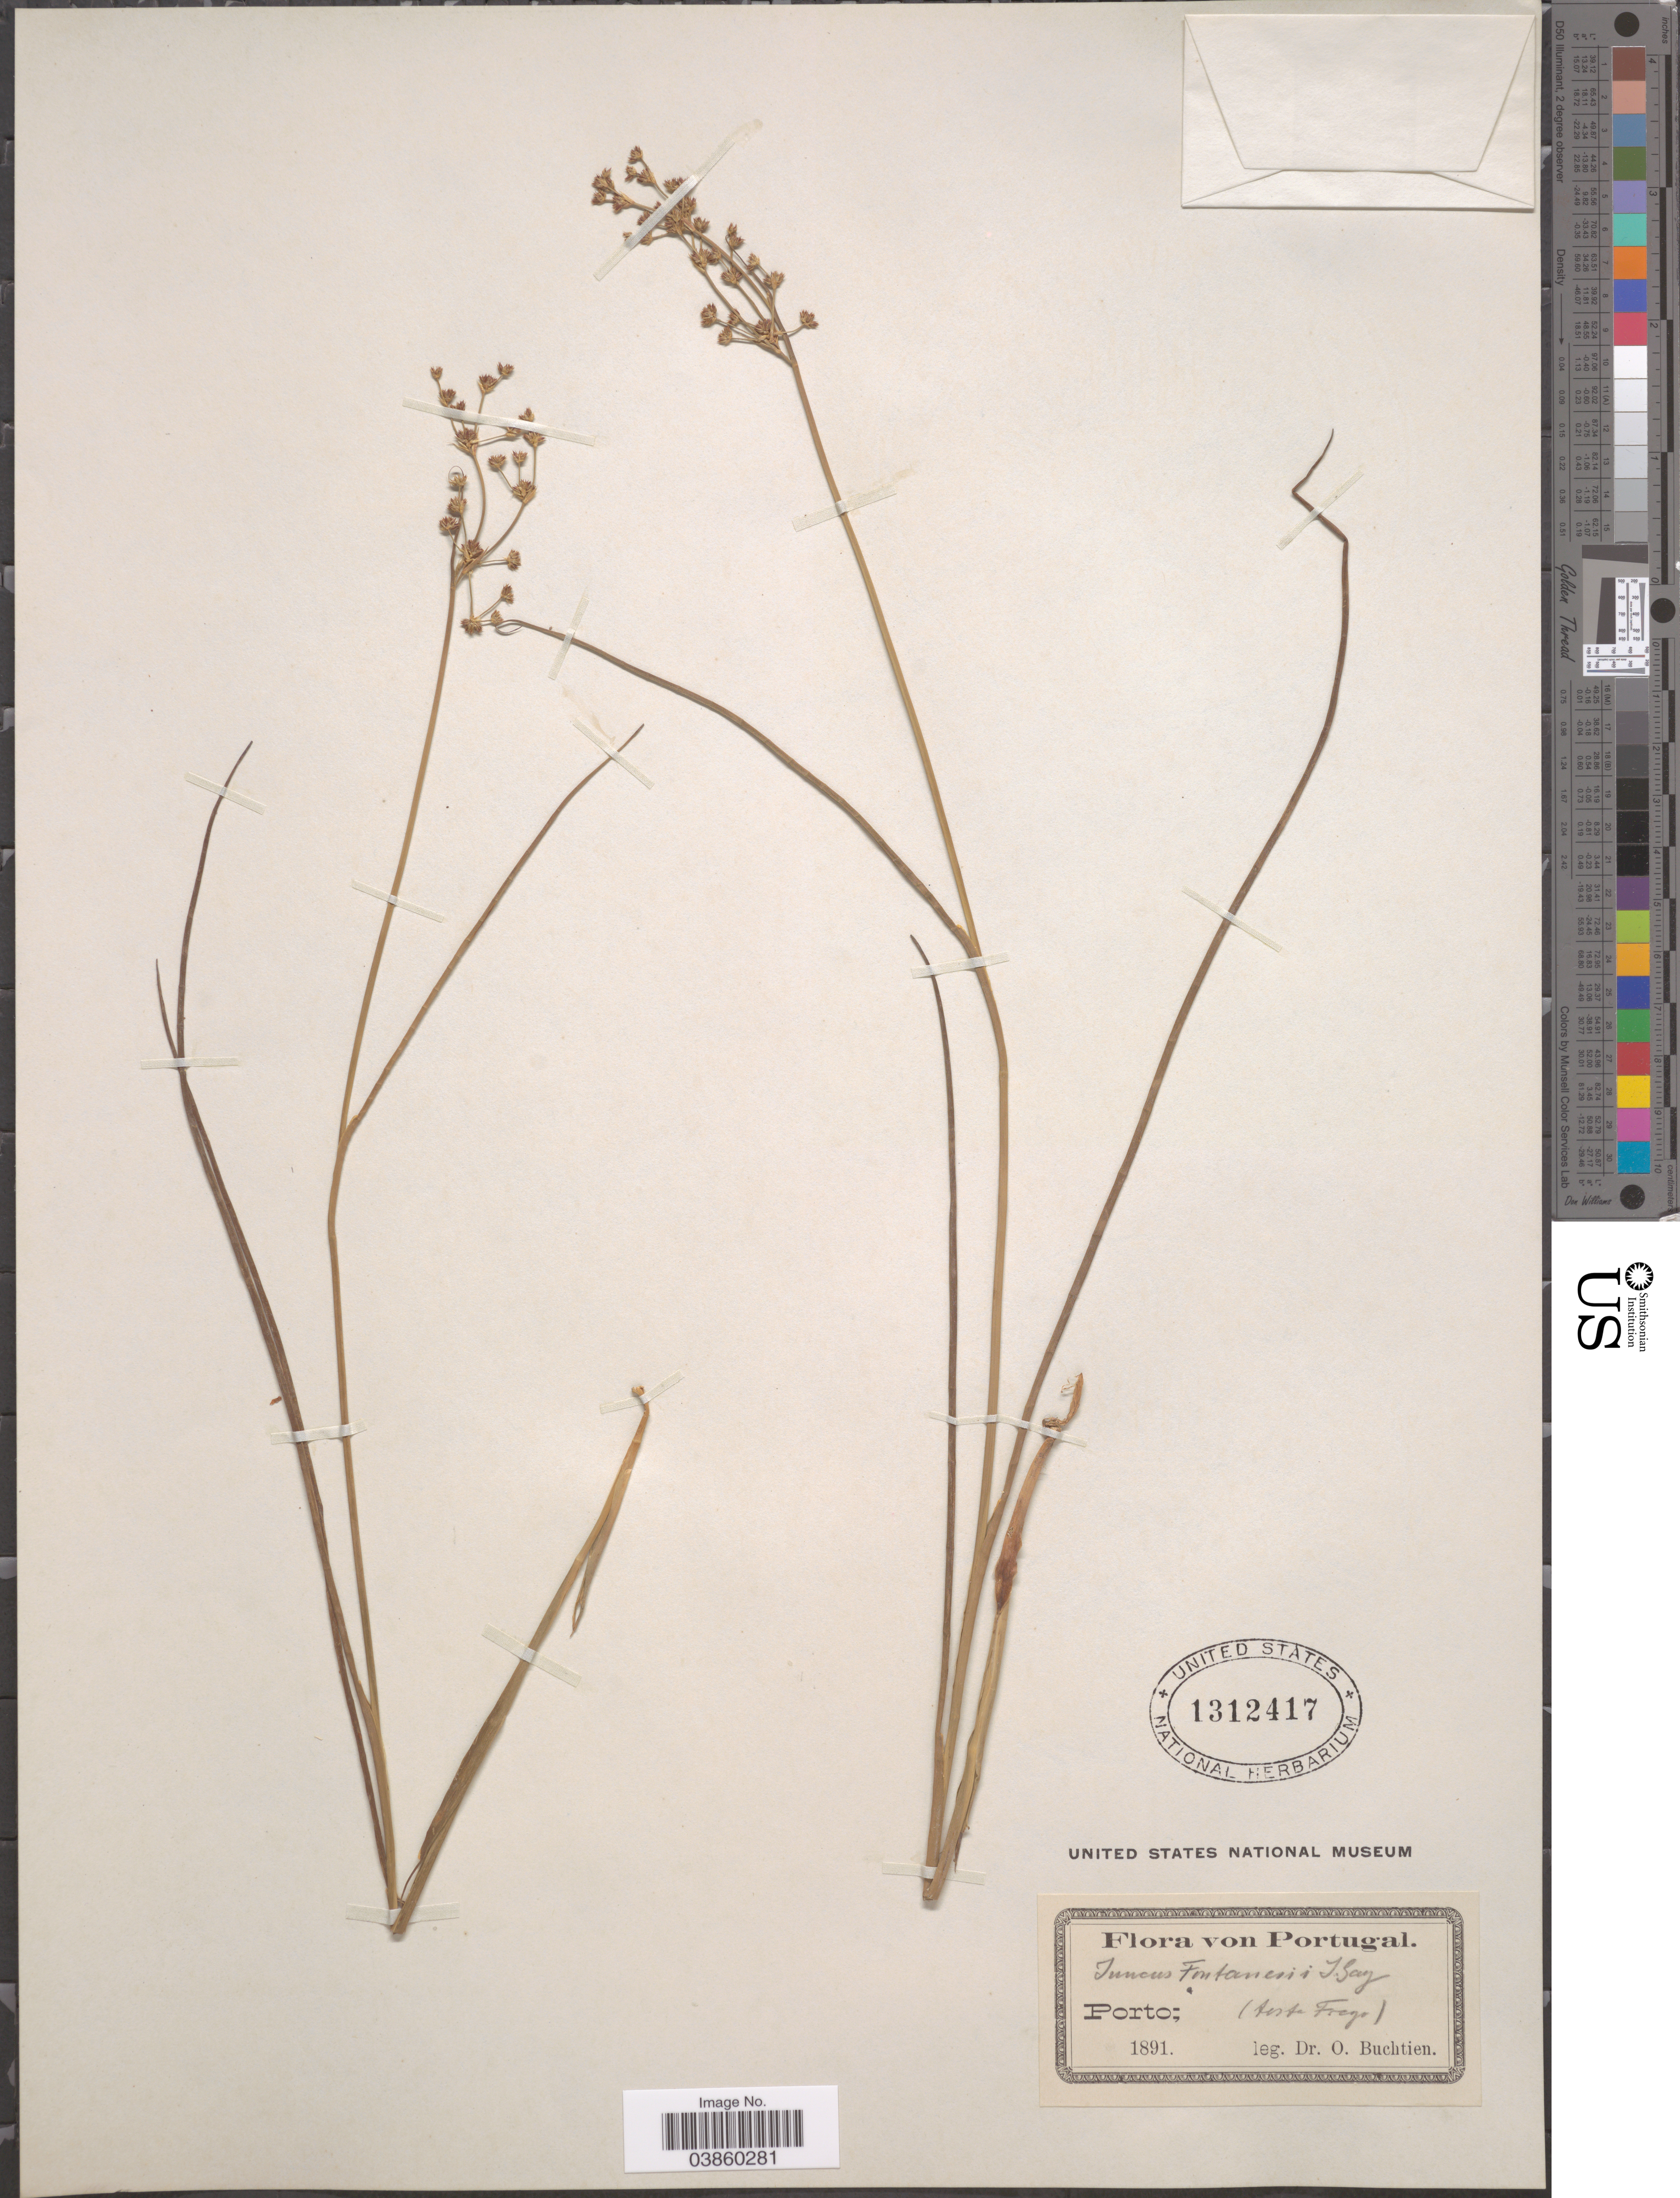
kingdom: Plantae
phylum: Tracheophyta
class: Liliopsida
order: Poales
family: Juncaceae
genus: Juncus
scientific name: Juncus fontanesii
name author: J. Gay ex Laharpe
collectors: O. Buchtien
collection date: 1891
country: Portugal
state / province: Porto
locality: Porto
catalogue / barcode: US 1312417